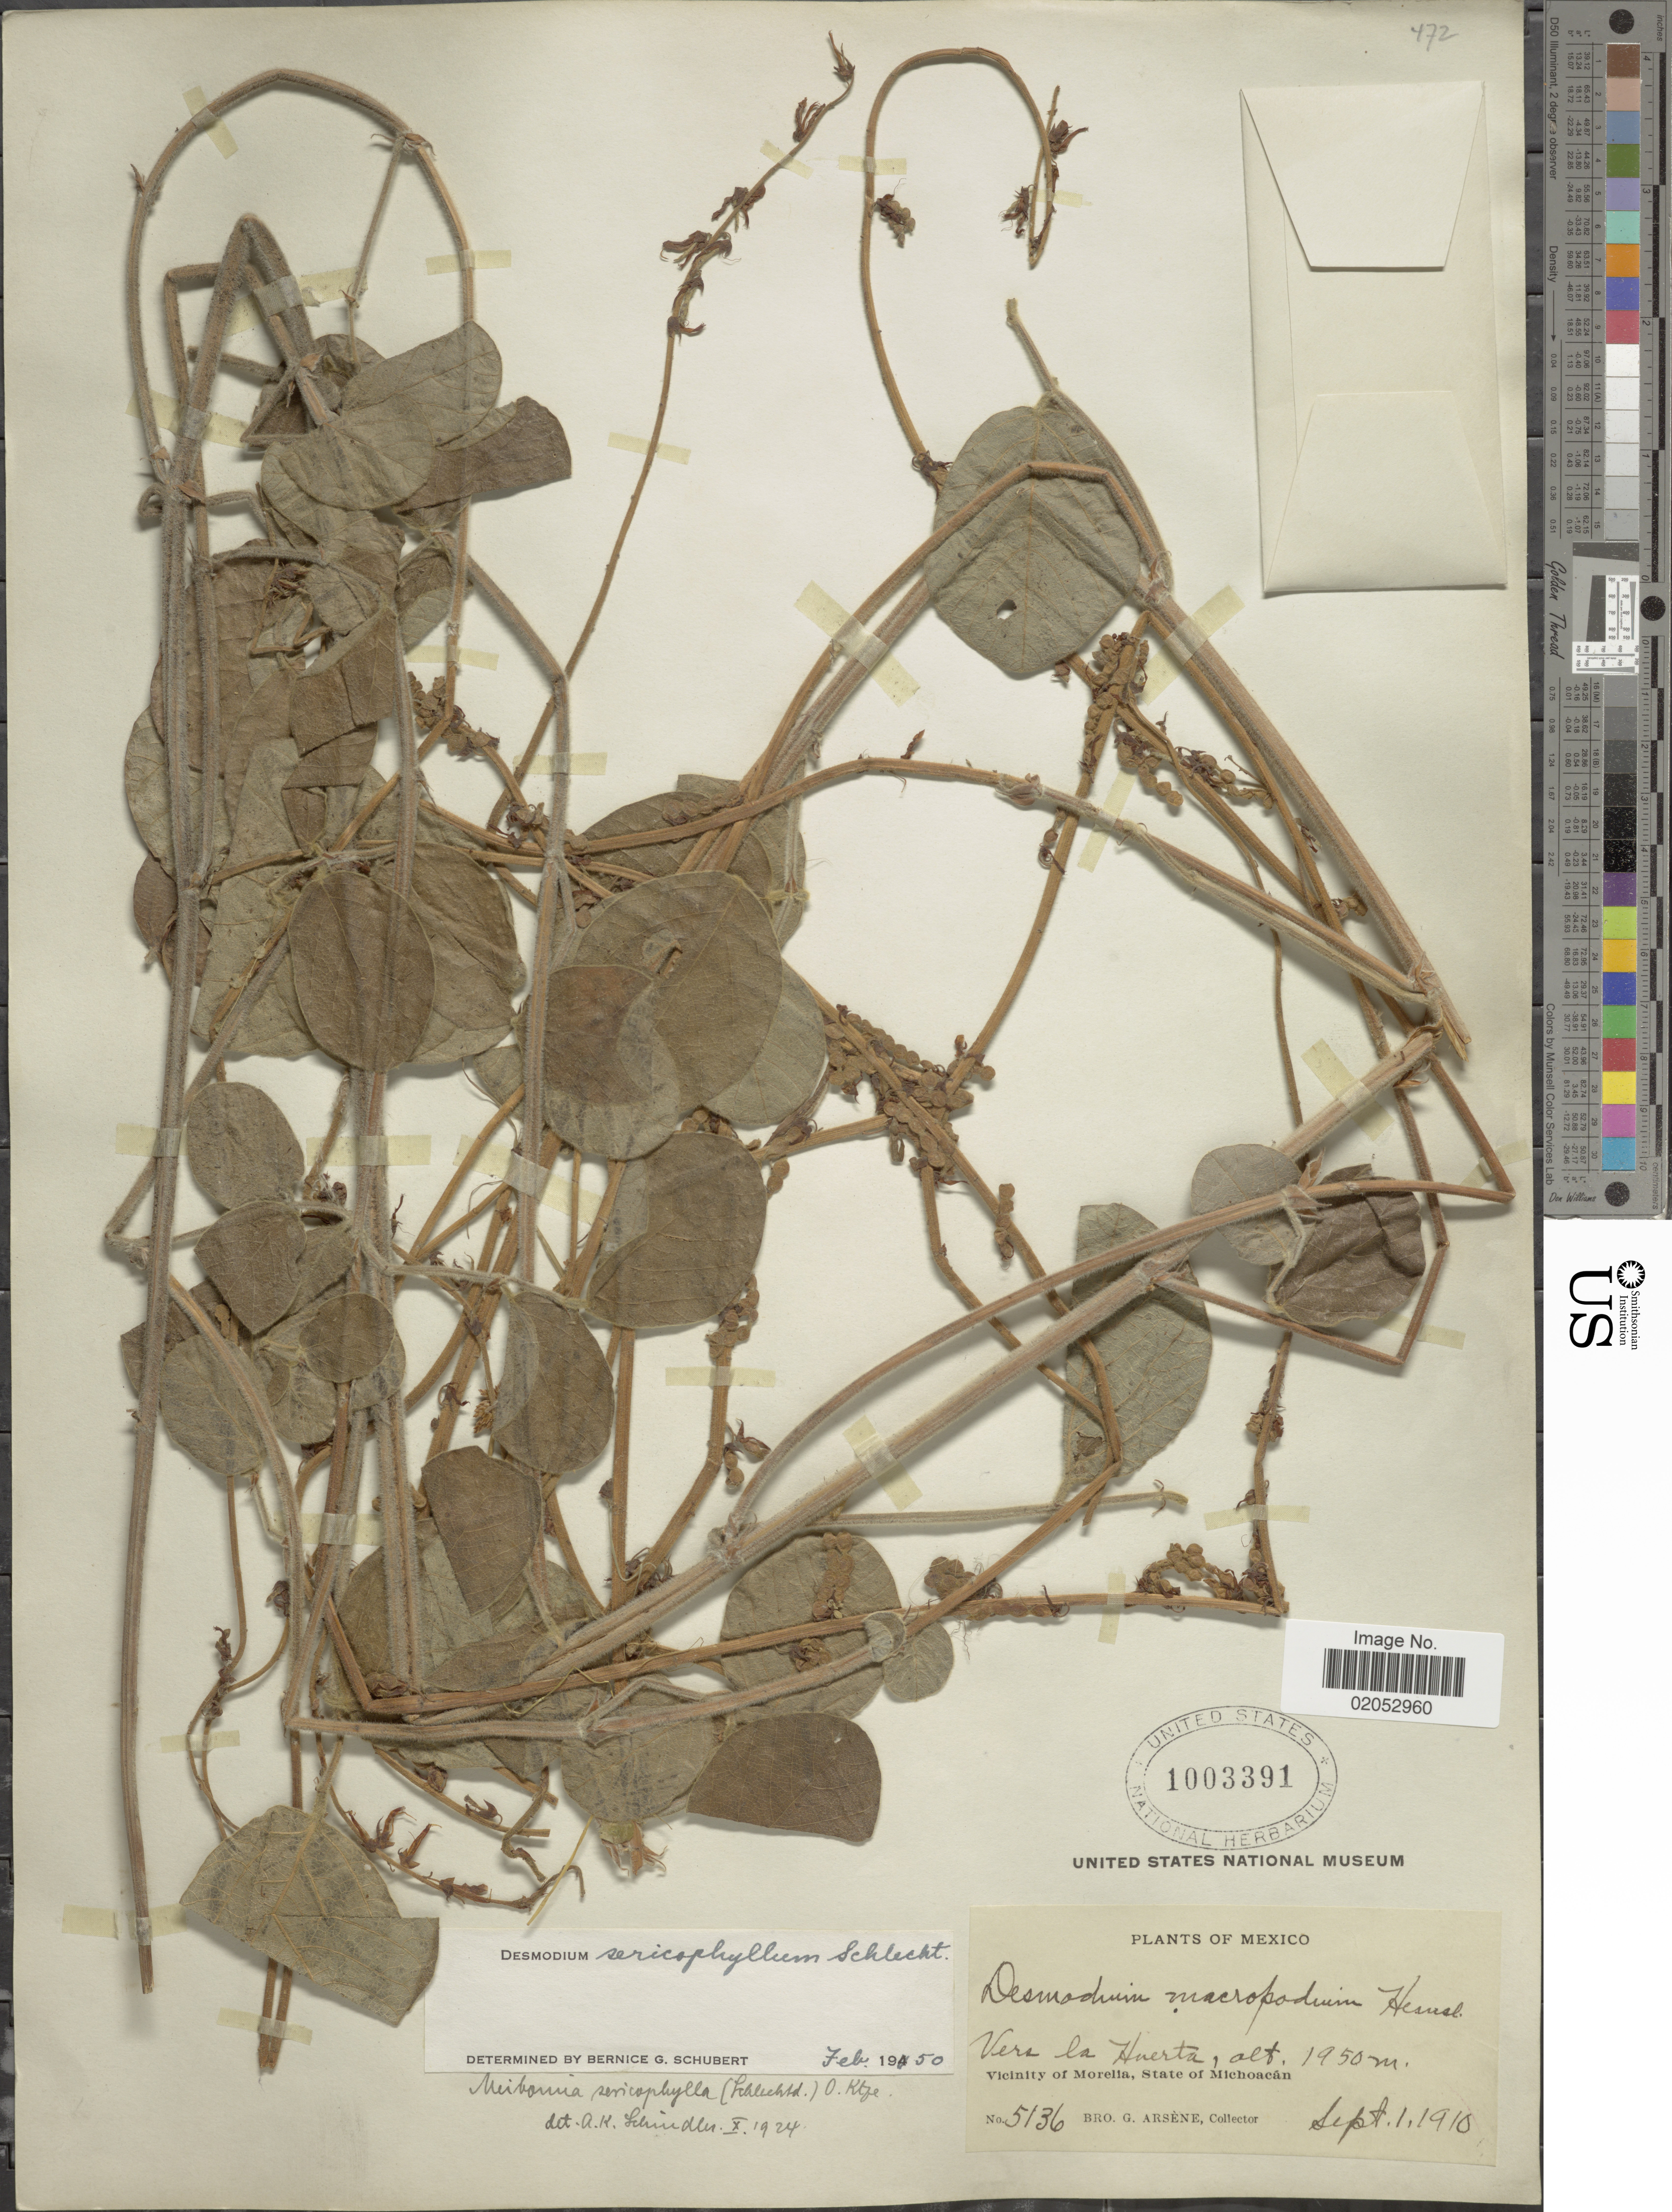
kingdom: Plantae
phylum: Tracheophyta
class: Magnoliopsida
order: Fabales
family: Fabaceae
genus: Desmodium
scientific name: Desmodium sericophyllum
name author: Schltdl.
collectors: Bro. G. Arsène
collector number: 5136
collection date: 1910-09-01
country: Mexico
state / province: Michoacán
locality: Vra la Huerta Vicinity of Morelia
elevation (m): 1950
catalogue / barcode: US 1003391